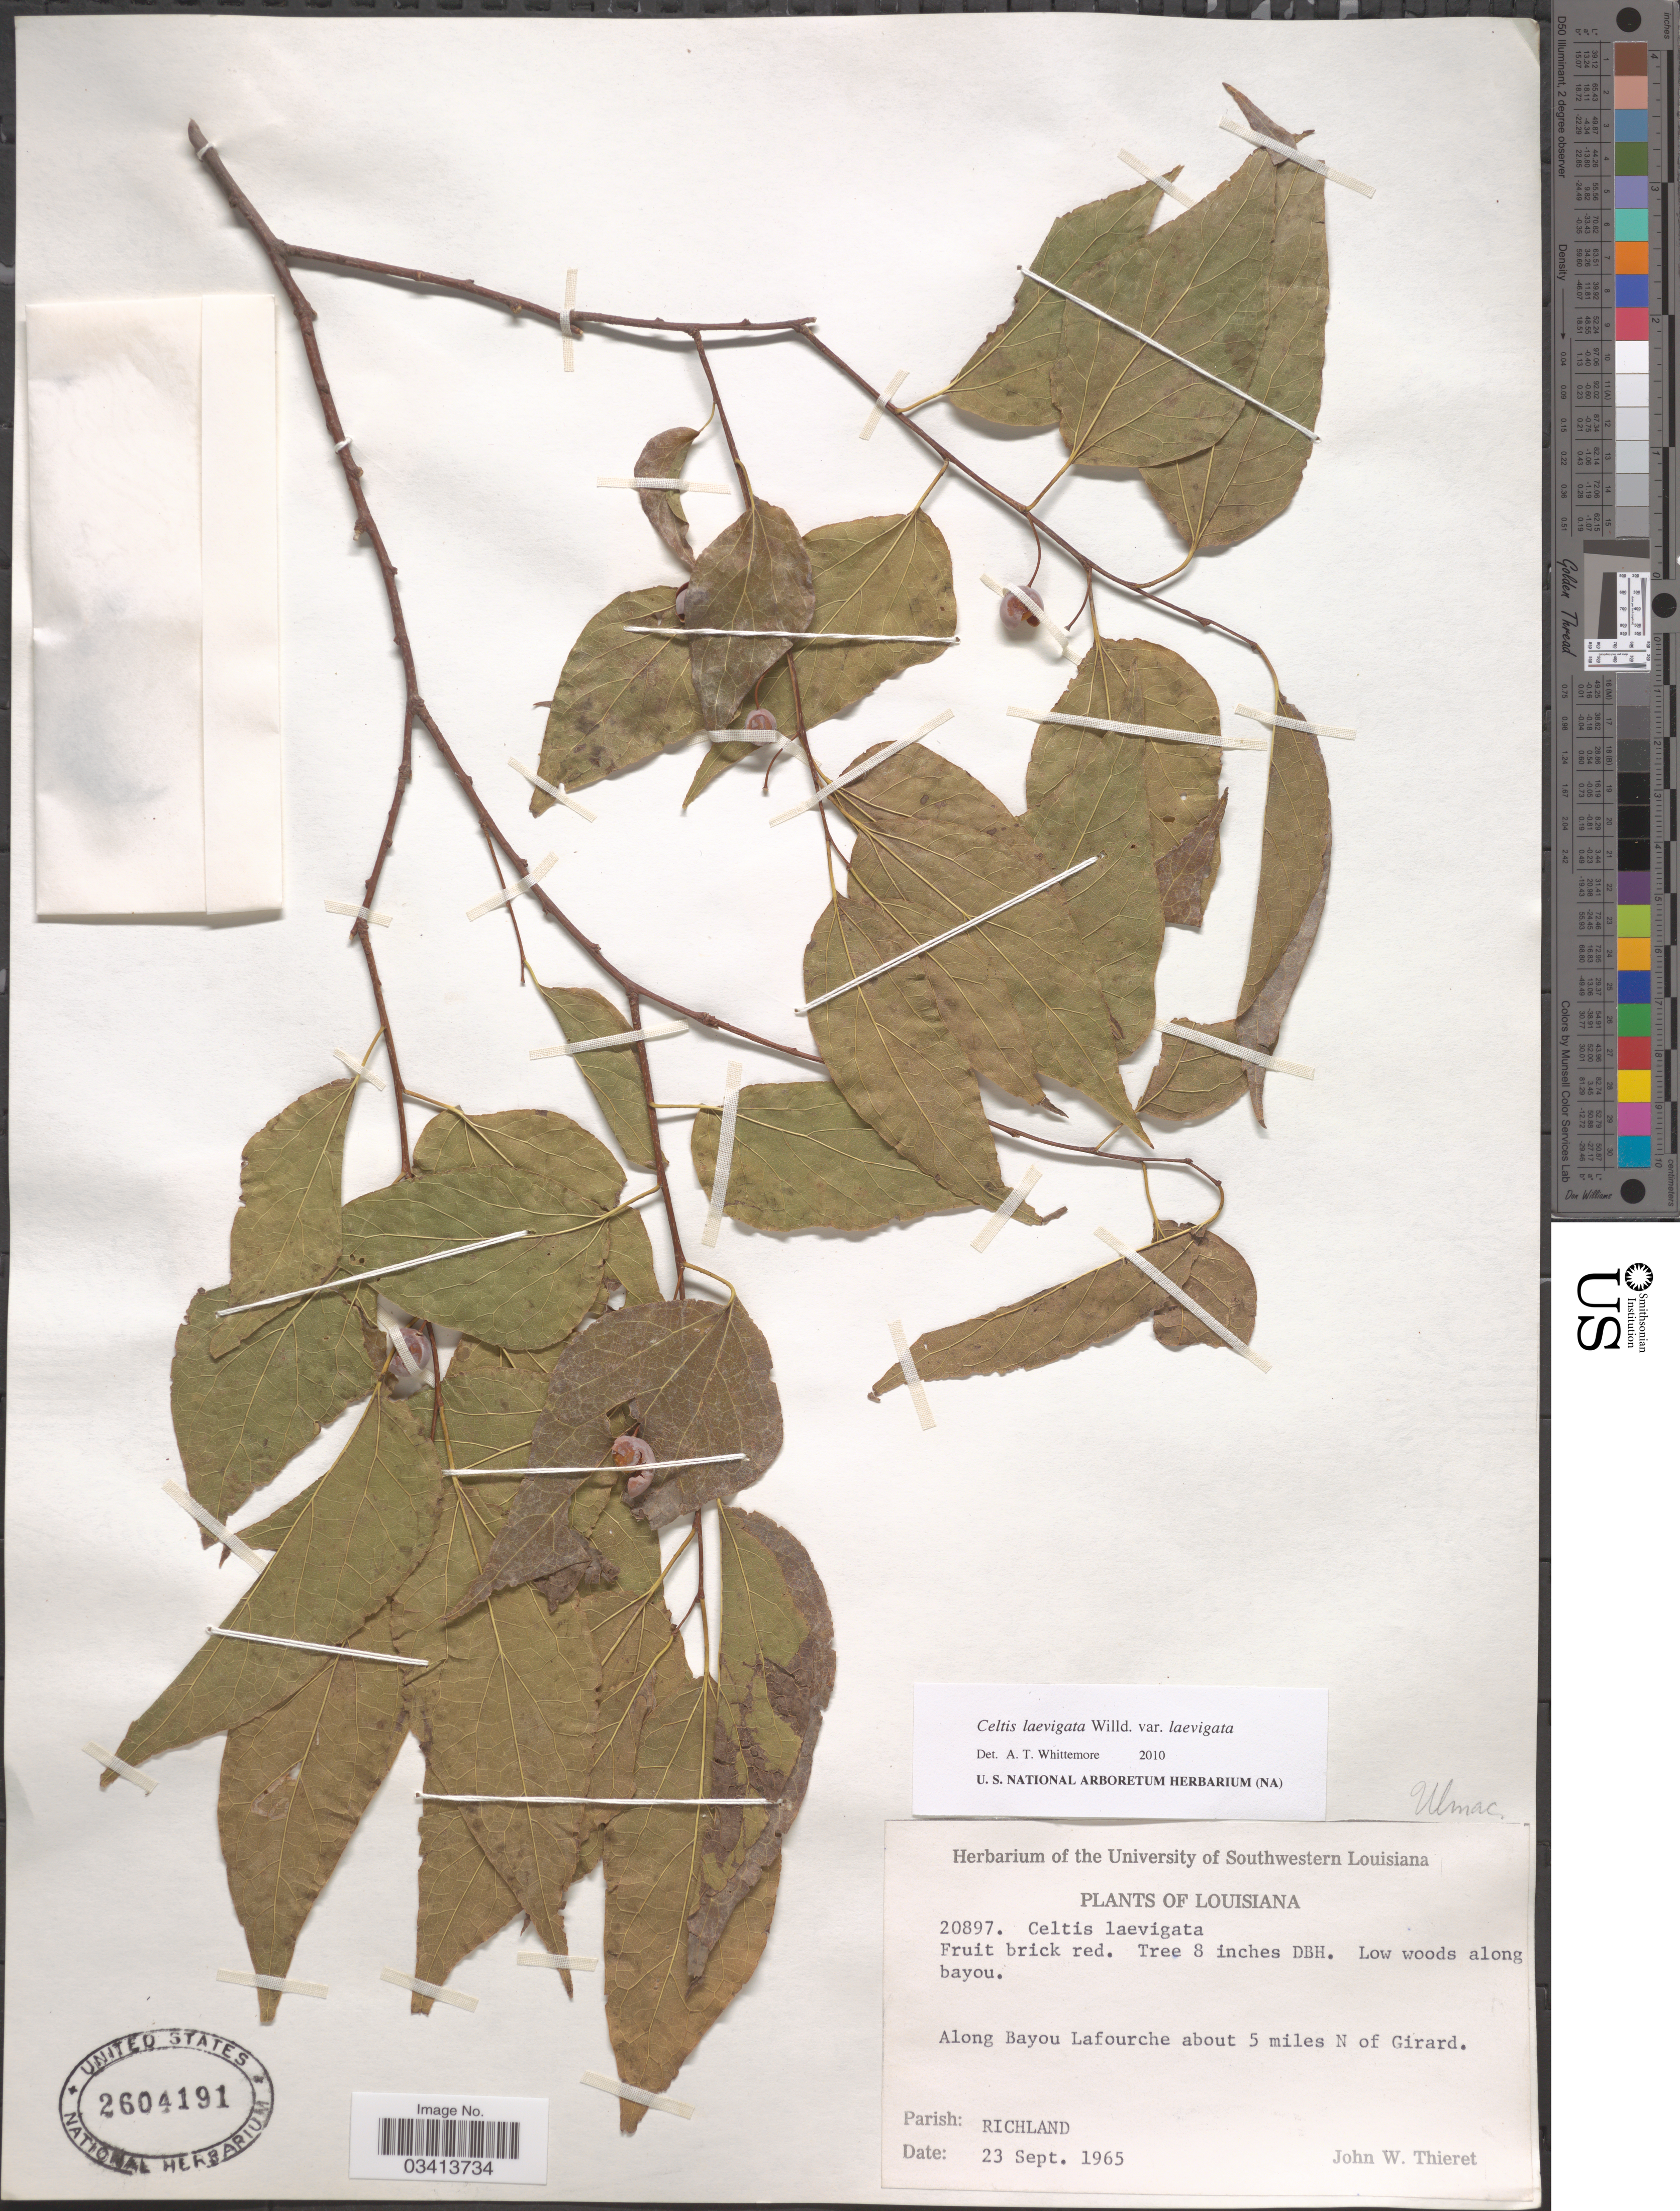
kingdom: Plantae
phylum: Tracheophyta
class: Magnoliopsida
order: Rosales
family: Cannabaceae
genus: Celtis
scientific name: Celtis laevigata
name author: Willd.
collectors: J. W. Thieret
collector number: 20897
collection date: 1965-09-23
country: United States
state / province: Louisiana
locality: Along Bayou Lafourche about 5 miles N of Girard. Parish: Richland.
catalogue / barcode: US 2604191